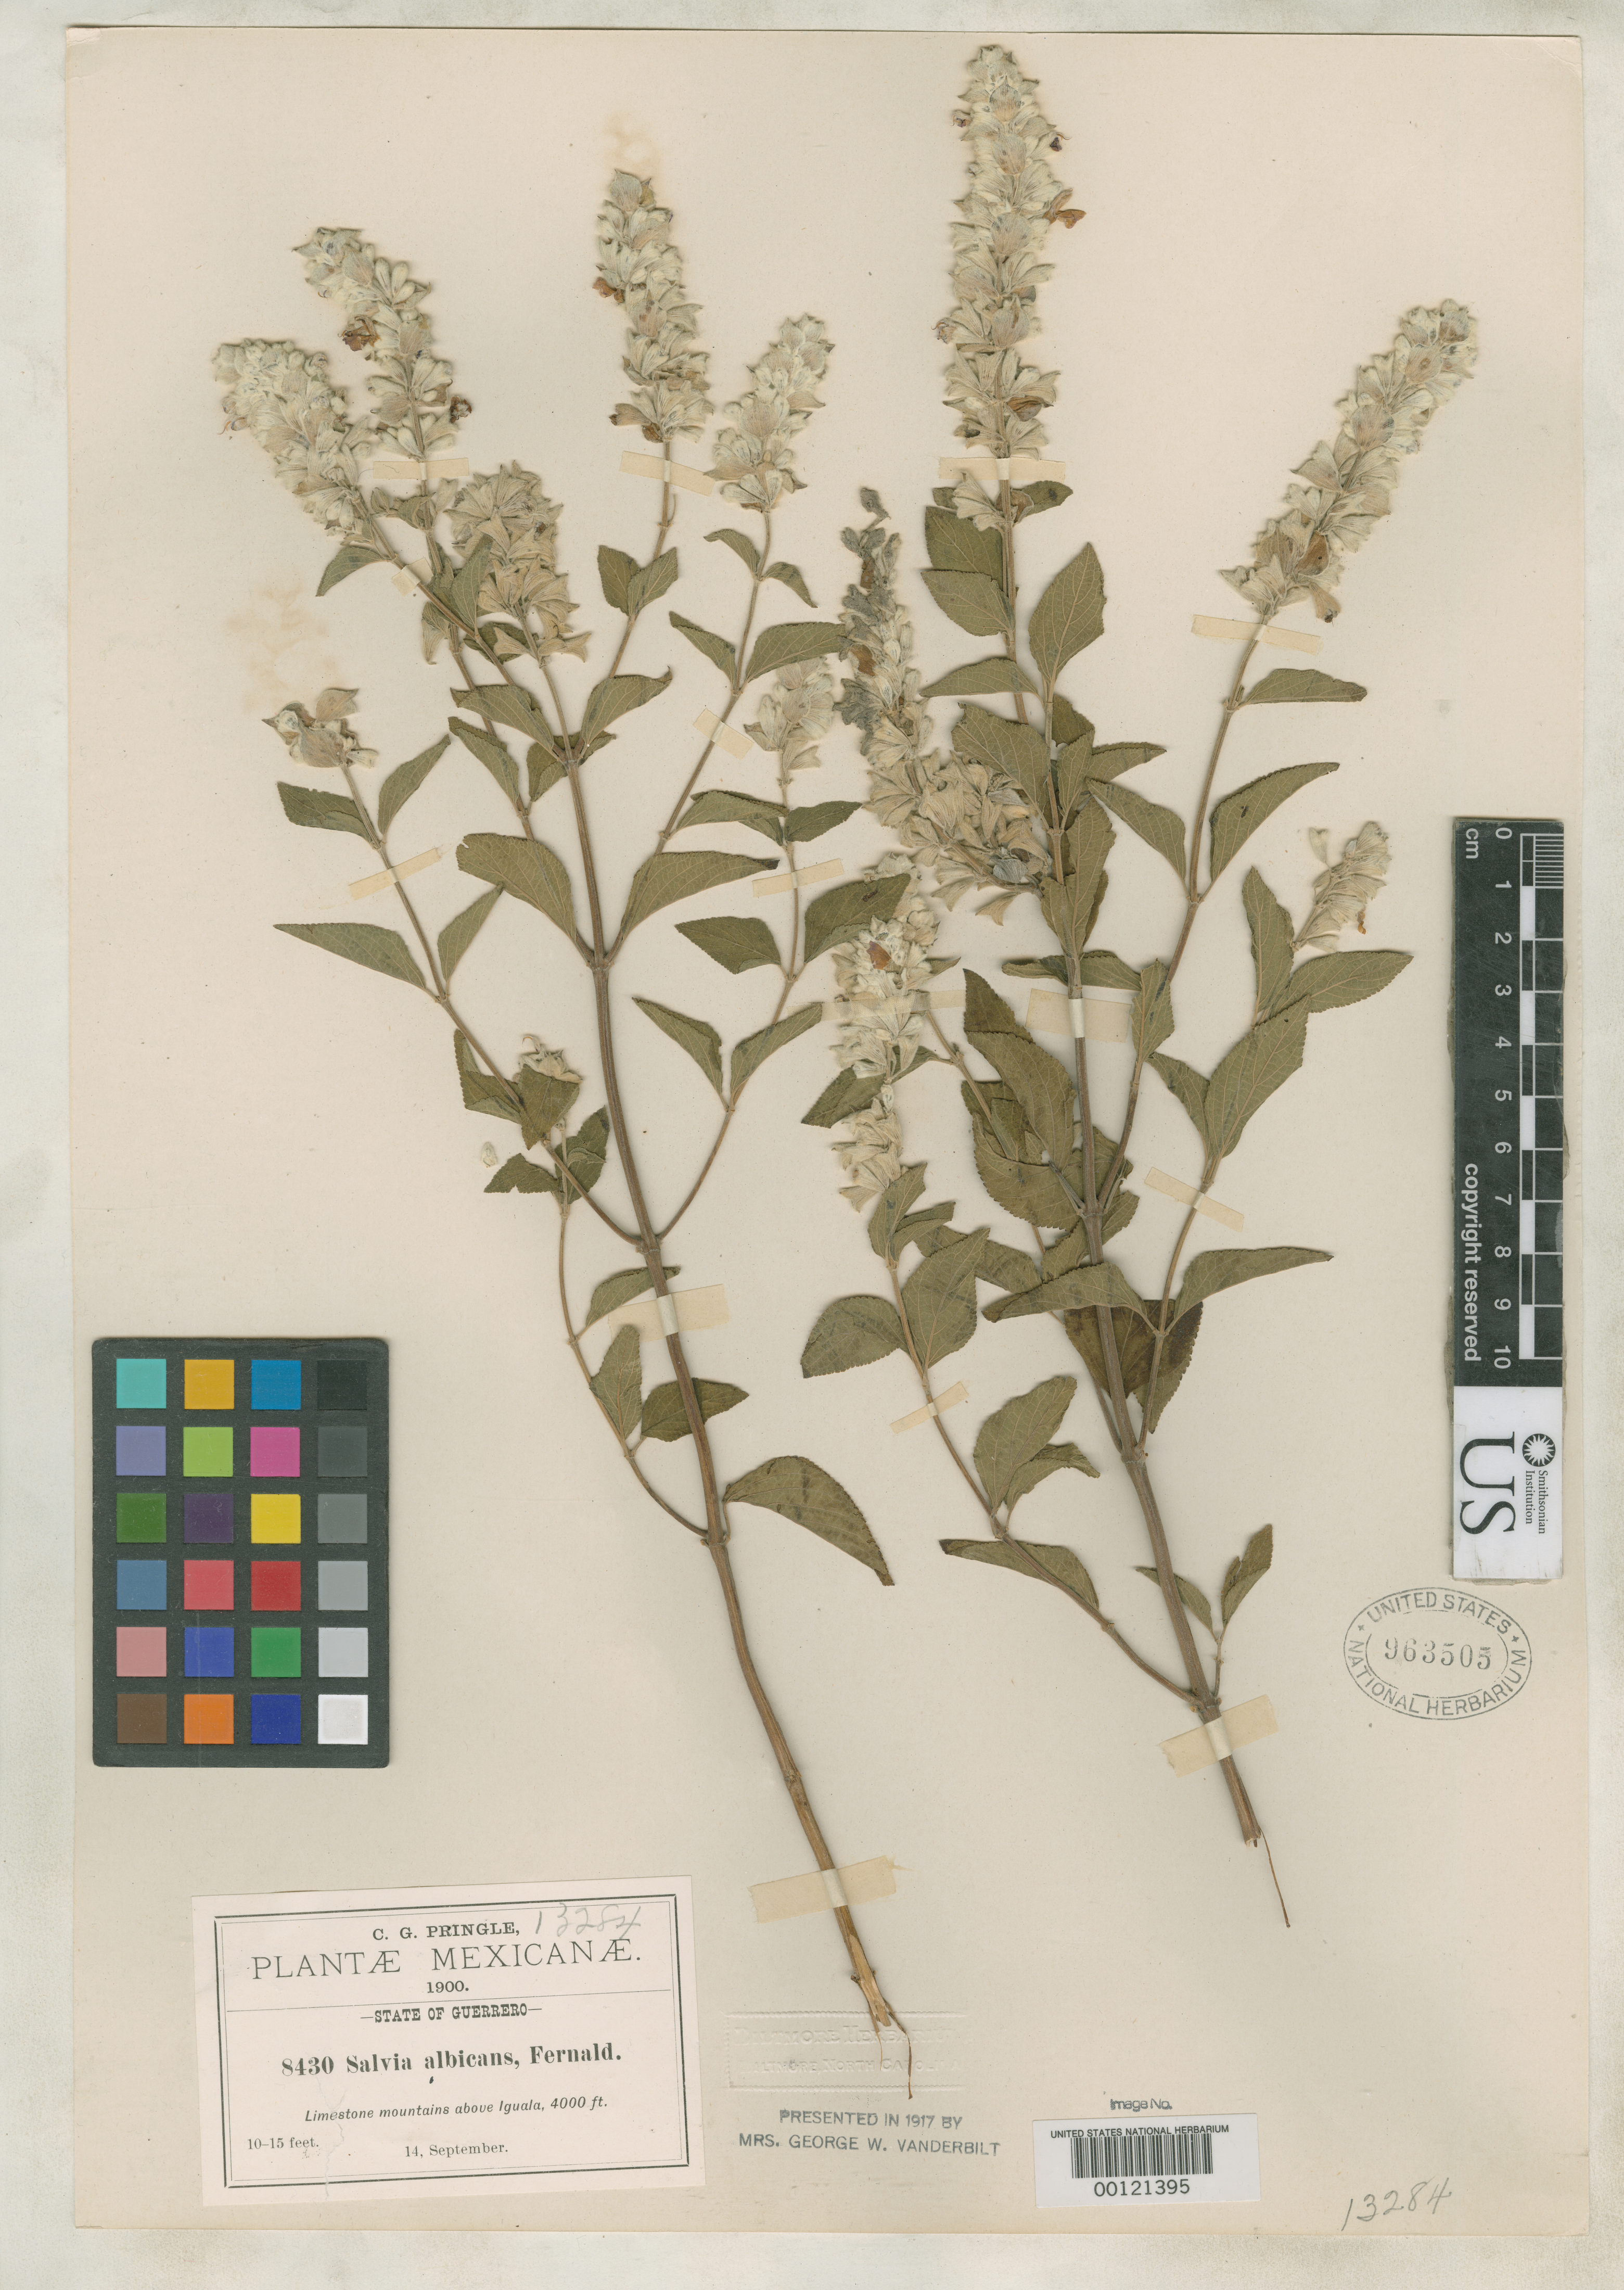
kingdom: Plantae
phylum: Tracheophyta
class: Magnoliopsida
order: Lamiales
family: Lamiaceae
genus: Salvia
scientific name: Salvia albicans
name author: Fernald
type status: Isotype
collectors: C. G. Pringle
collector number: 8430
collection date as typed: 14 Sep 1900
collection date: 1900-09-14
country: Mexico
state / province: Guerrero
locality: Above Iguala.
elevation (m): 1219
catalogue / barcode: US 963505